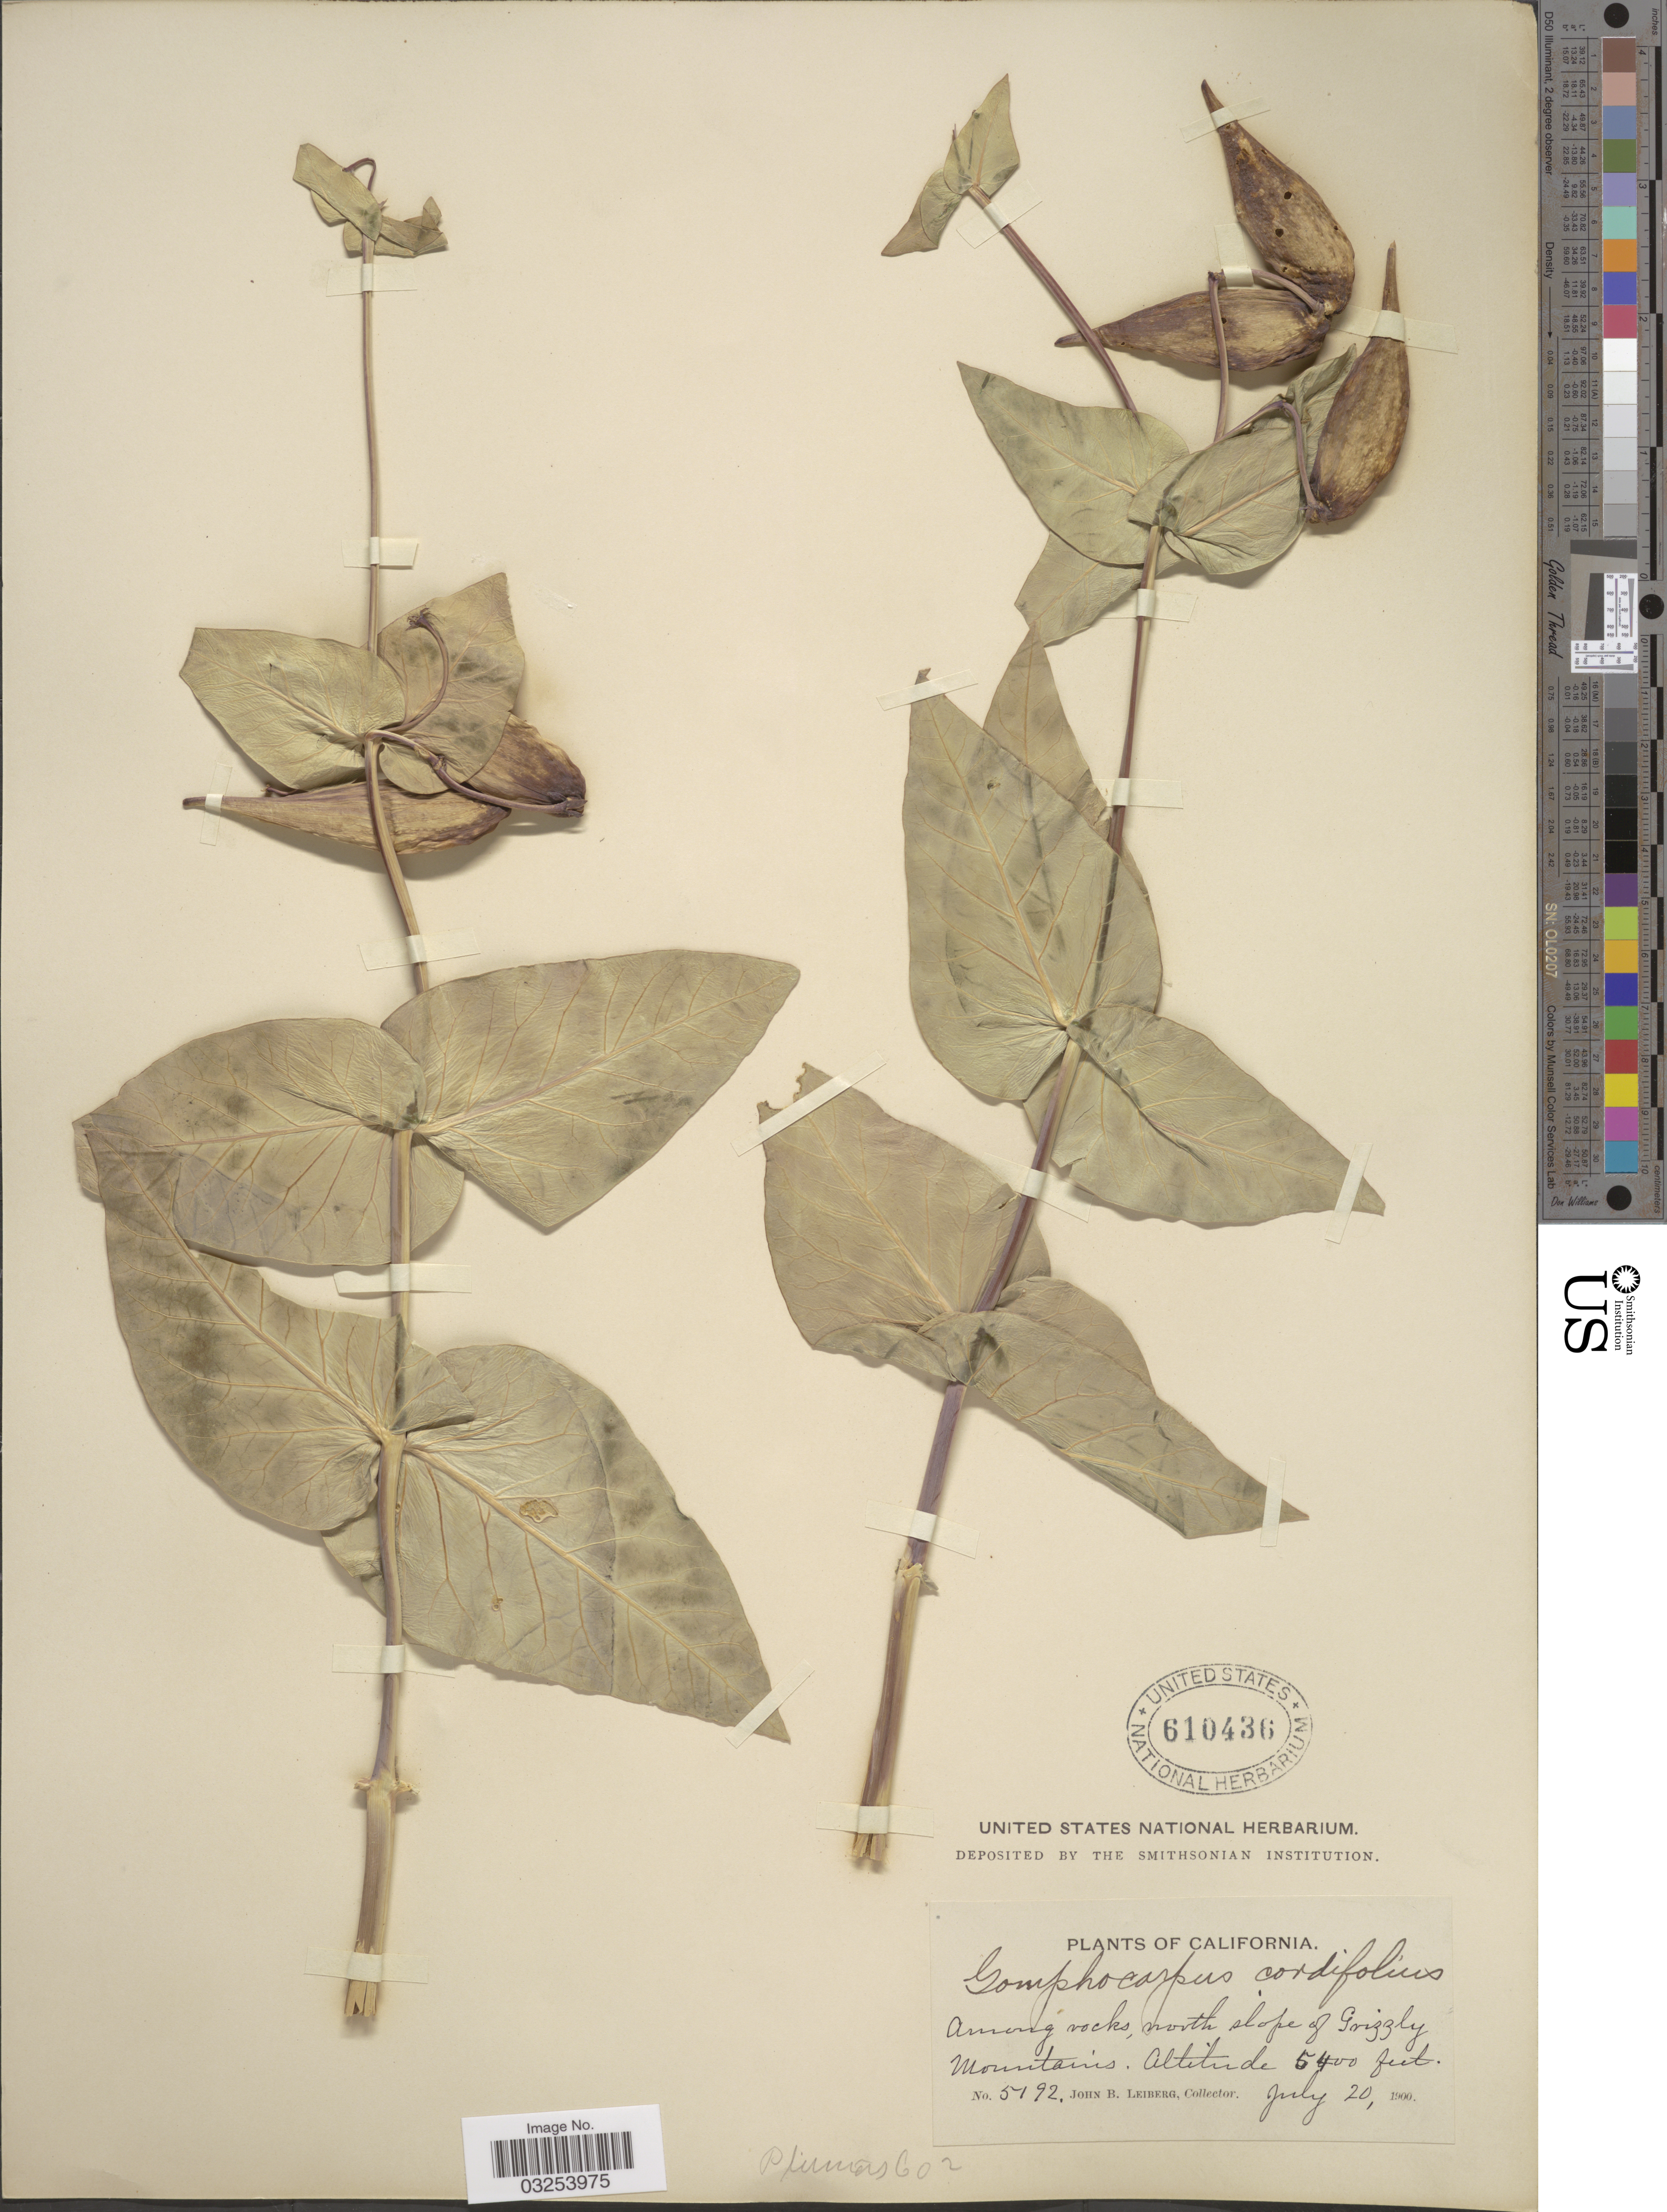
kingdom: Plantae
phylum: Tracheophyta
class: Magnoliopsida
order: Gentianales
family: Apocynaceae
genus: Asclepias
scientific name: Asclepias cordifolia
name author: (Benth.) Jeps.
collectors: J. B. Leiberg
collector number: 5192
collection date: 1900-07-20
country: United States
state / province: California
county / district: Plumas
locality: North slope of Grizzly Mountains. Plumas Co.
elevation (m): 1646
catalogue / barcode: US 610436